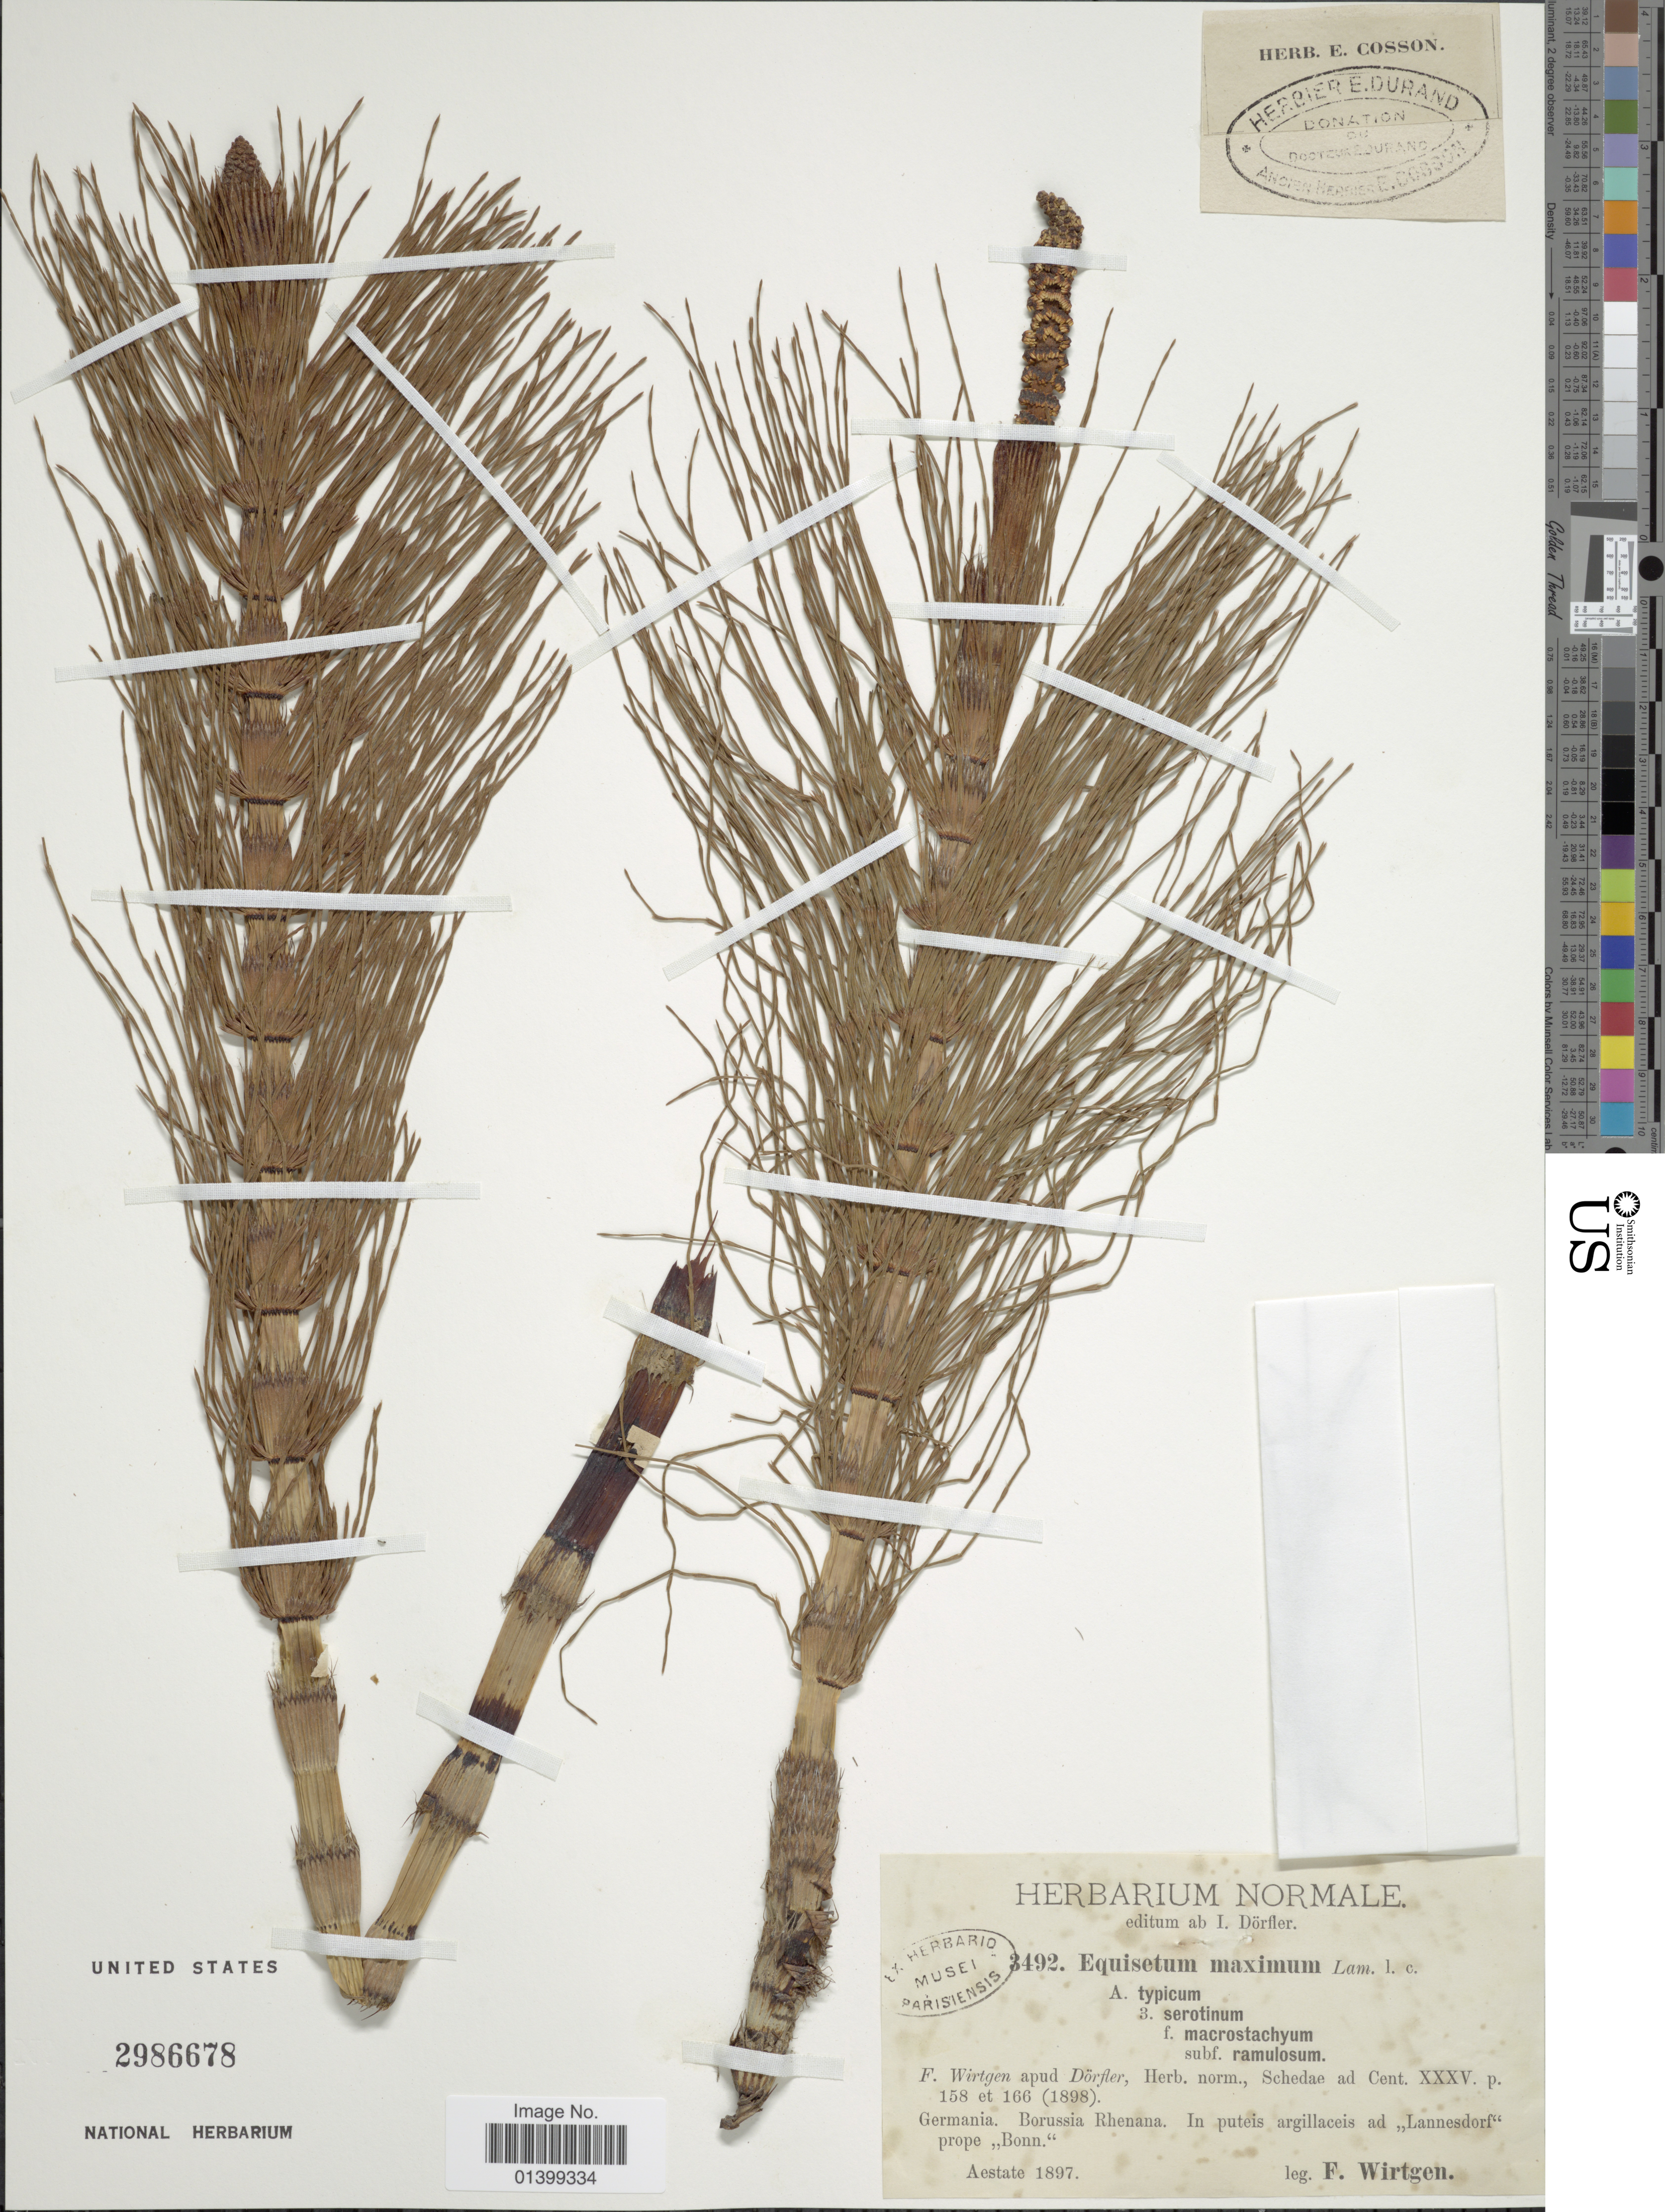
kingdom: Plantae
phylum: Tracheophyta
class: Polypodiopsida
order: Equisetales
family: Equisetaceae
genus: Equisetum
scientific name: Equisetum telmateia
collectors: F. Wirtgen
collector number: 3492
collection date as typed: Aestate 1896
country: Germany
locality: Germania. Borussia Rhenana. In puteis argillaceis ad ,,Lannesdorf" porpe ,,Bonn"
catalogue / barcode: US 2986678